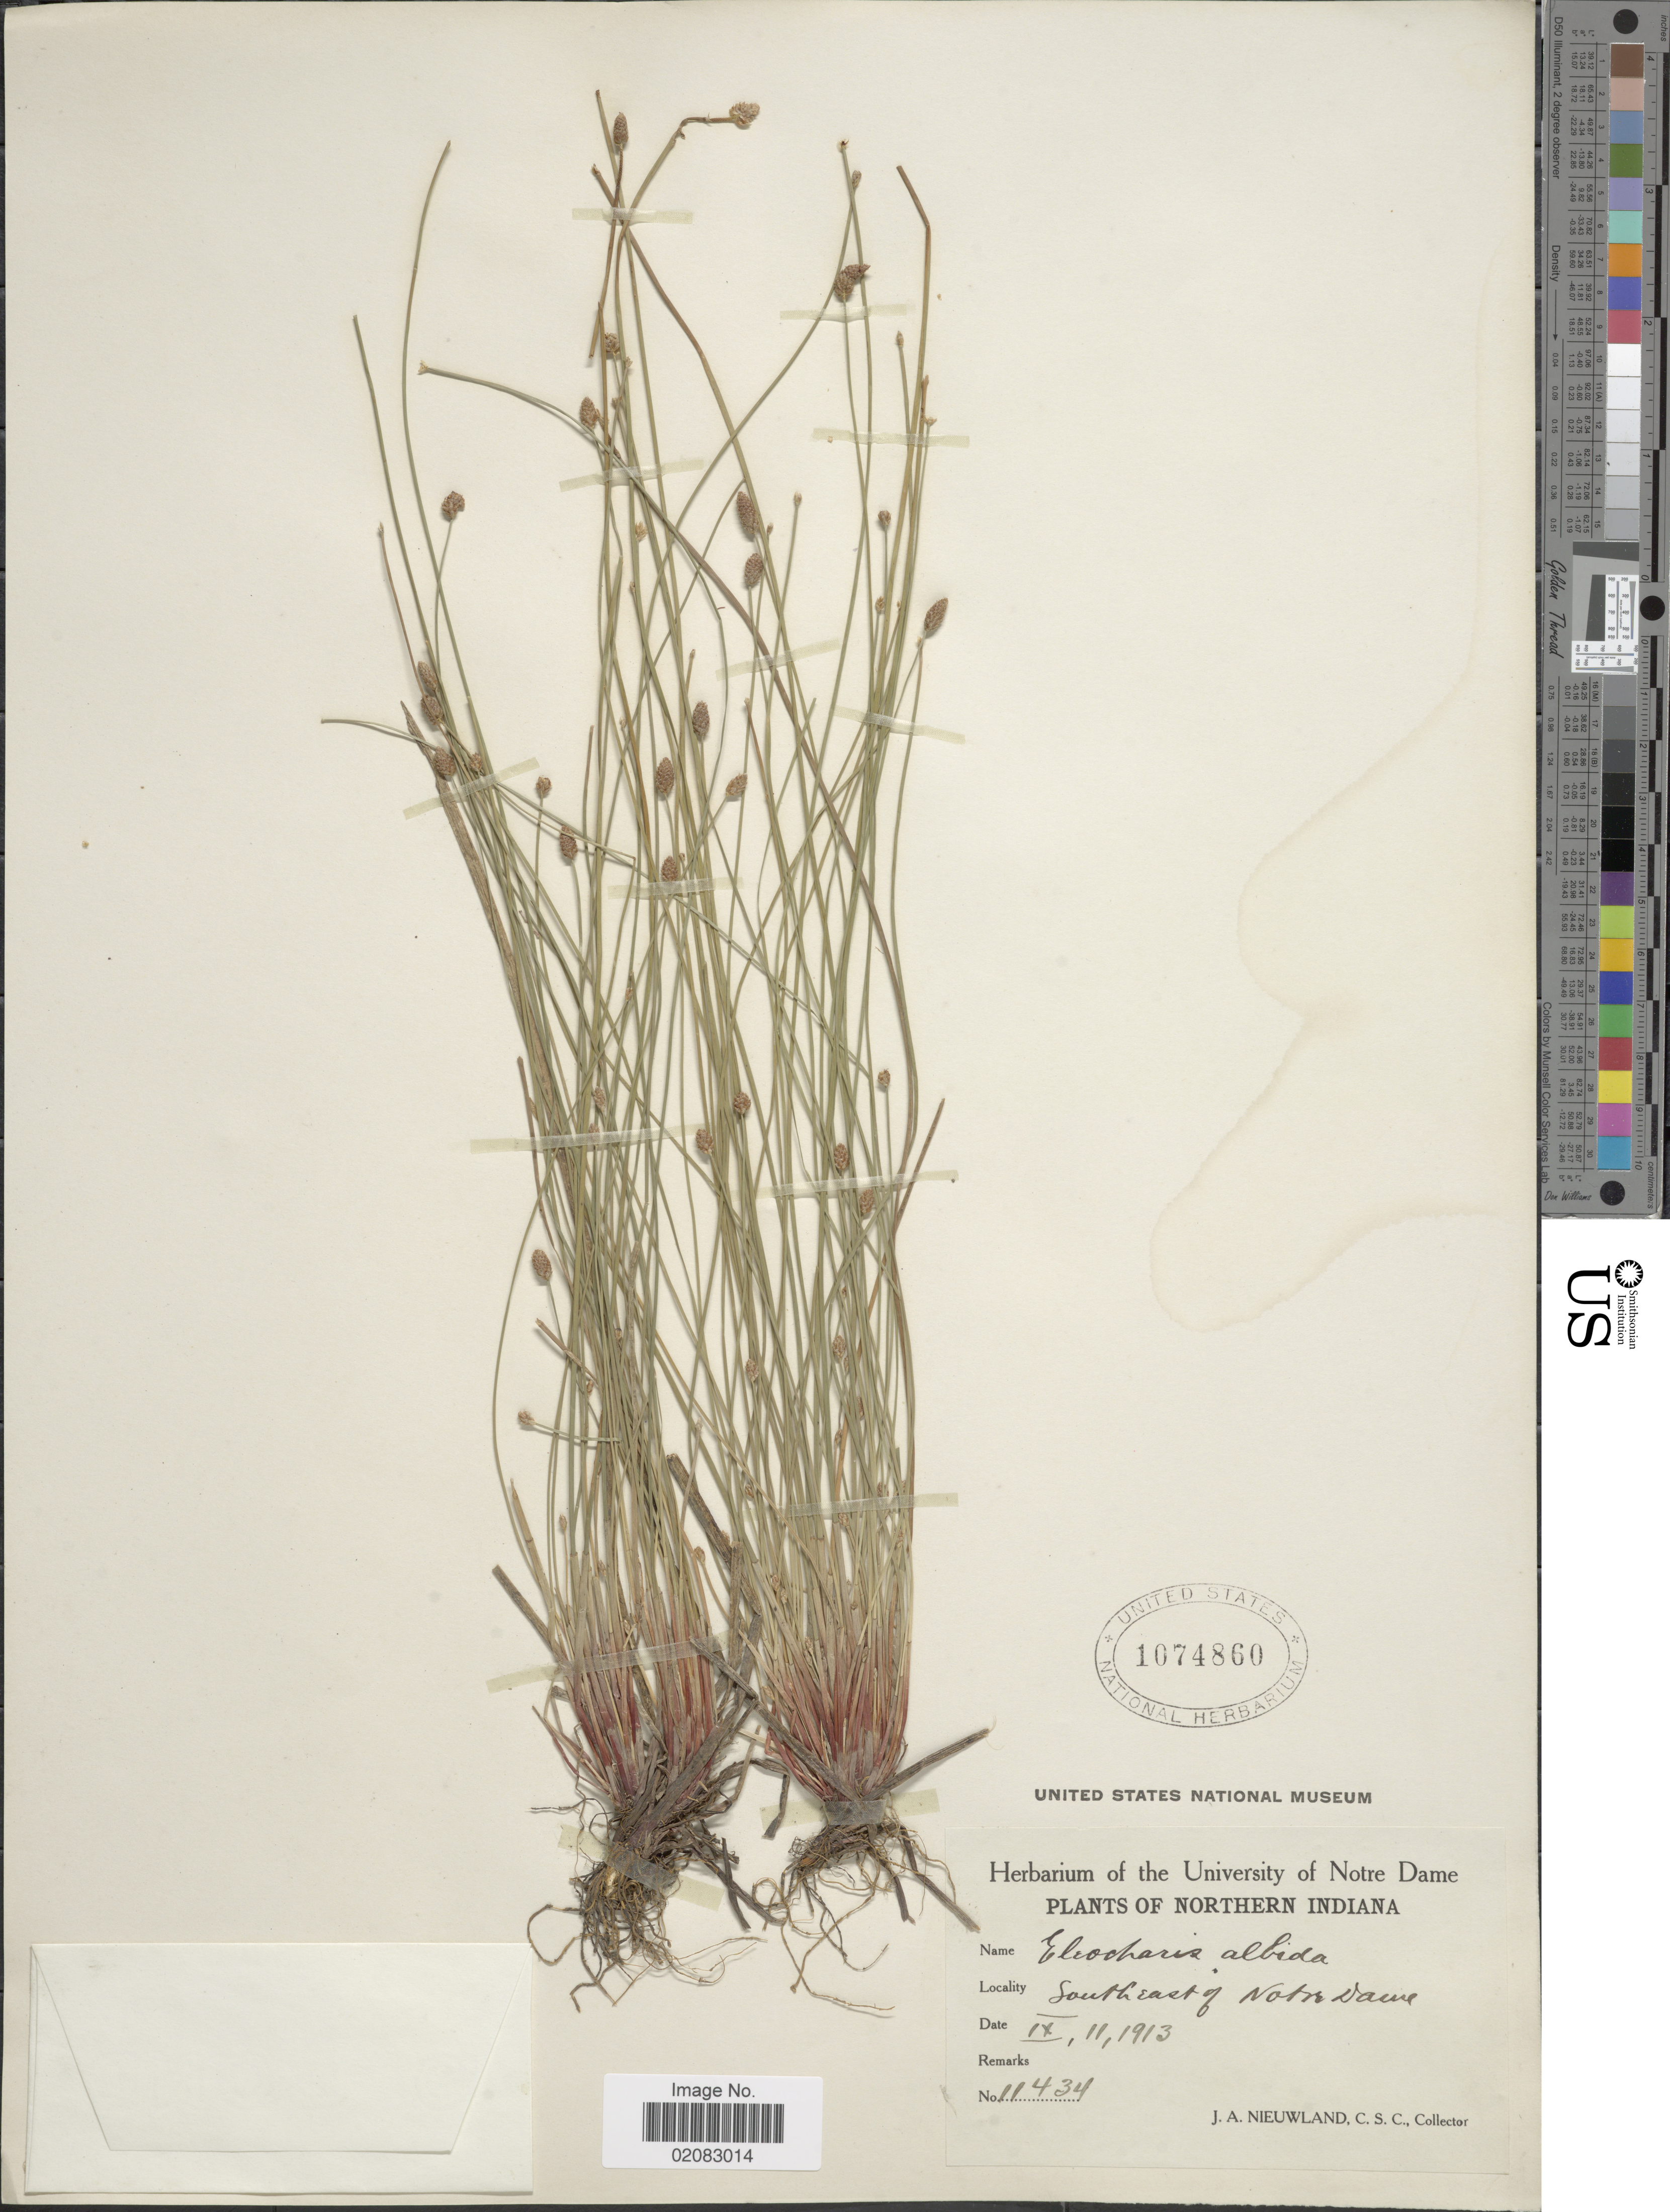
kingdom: Plantae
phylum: Tracheophyta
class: Liliopsida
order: Poales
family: Cyperaceae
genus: Eleocharis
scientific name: Eleocharis melanocarpa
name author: Torr.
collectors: J. A. Nieuwland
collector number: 11434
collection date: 1913-09-11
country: United States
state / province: Indiana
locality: Northern Indiana, Southeast of Notre Dame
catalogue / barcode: US 1074860